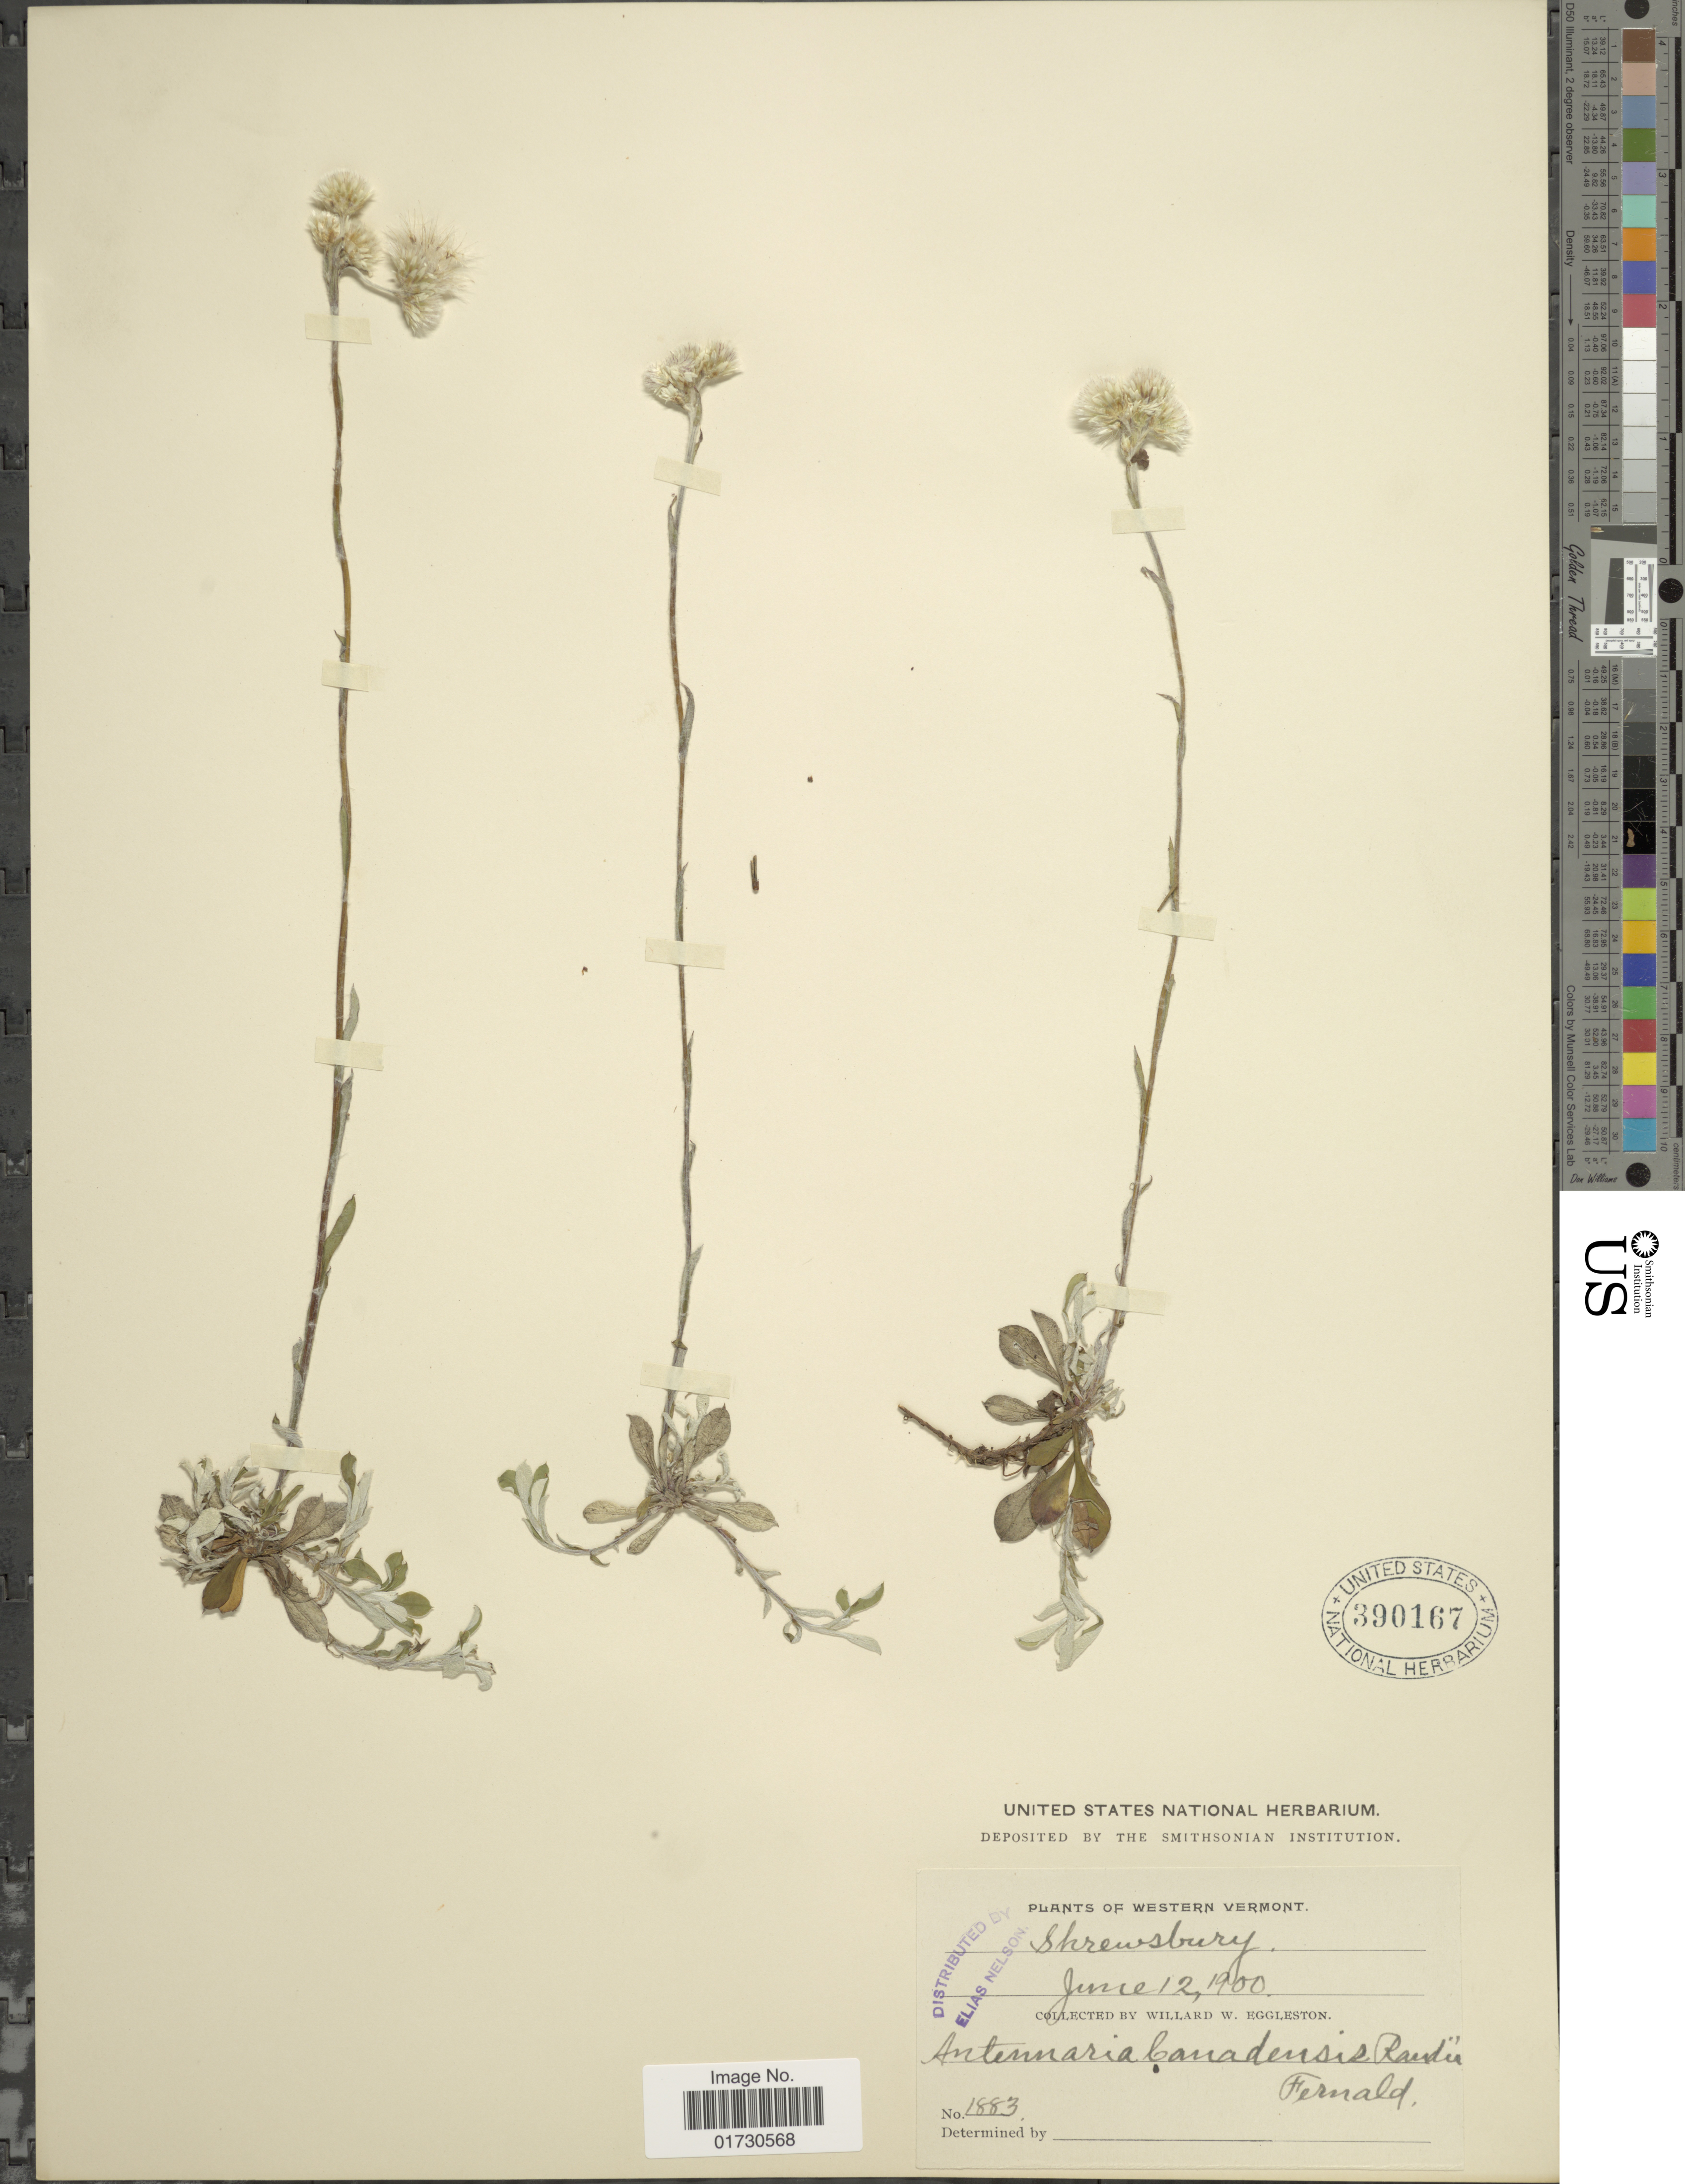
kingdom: Plantae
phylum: Tracheophyta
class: Magnoliopsida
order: Asterales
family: Asteraceae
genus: Antennaria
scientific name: Antennaria canadensis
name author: Greene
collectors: W. W. Eggleston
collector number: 1883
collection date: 1900-06-12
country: United States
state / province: Vermont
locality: Western Vermont, Shrewsbury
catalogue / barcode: US 390167